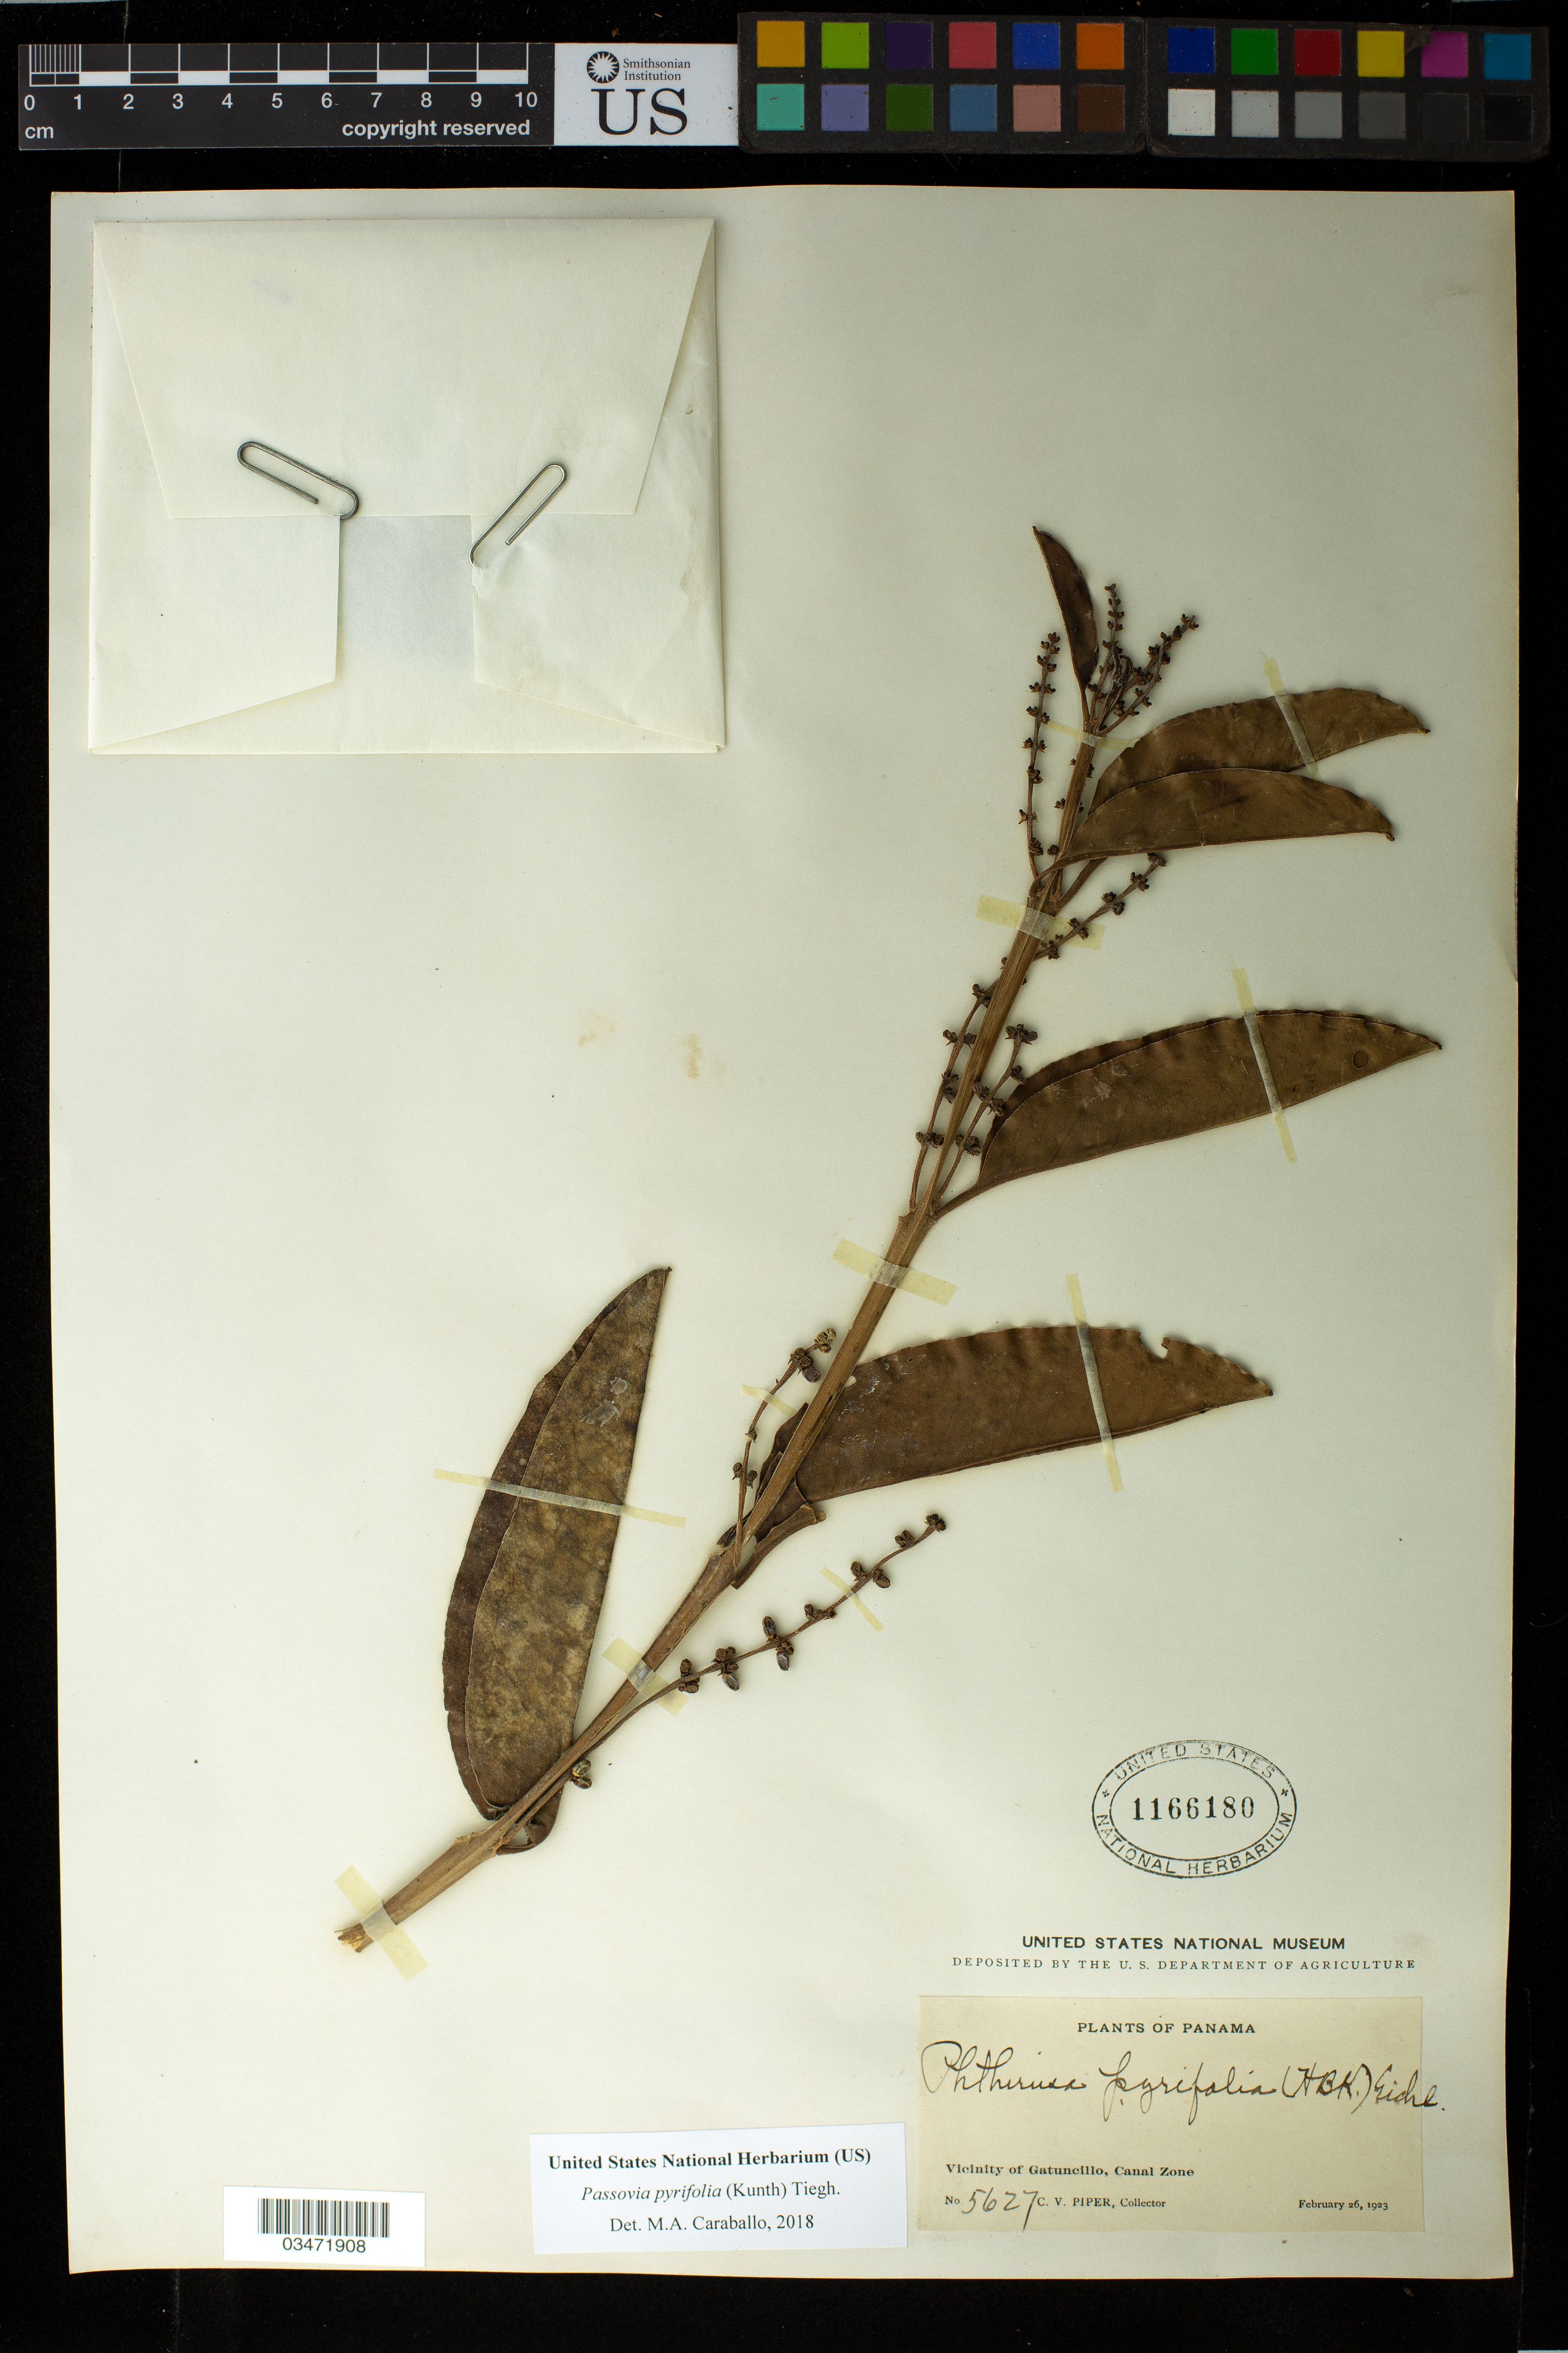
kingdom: Plantae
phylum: Tracheophyta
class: Magnoliopsida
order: Santalales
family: Loranthaceae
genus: Passovia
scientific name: Passovia pyrifolia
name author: (Kunth) Tiegh.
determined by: Caraballo-Ortiz, Marcos A., (MISS), University of Mississippi (UNITED STATES)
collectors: C. V. Piper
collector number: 5627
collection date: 1923-02-26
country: Panama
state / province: Colón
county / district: Canal Zone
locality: Gatuncillo vicinity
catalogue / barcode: US 1166180